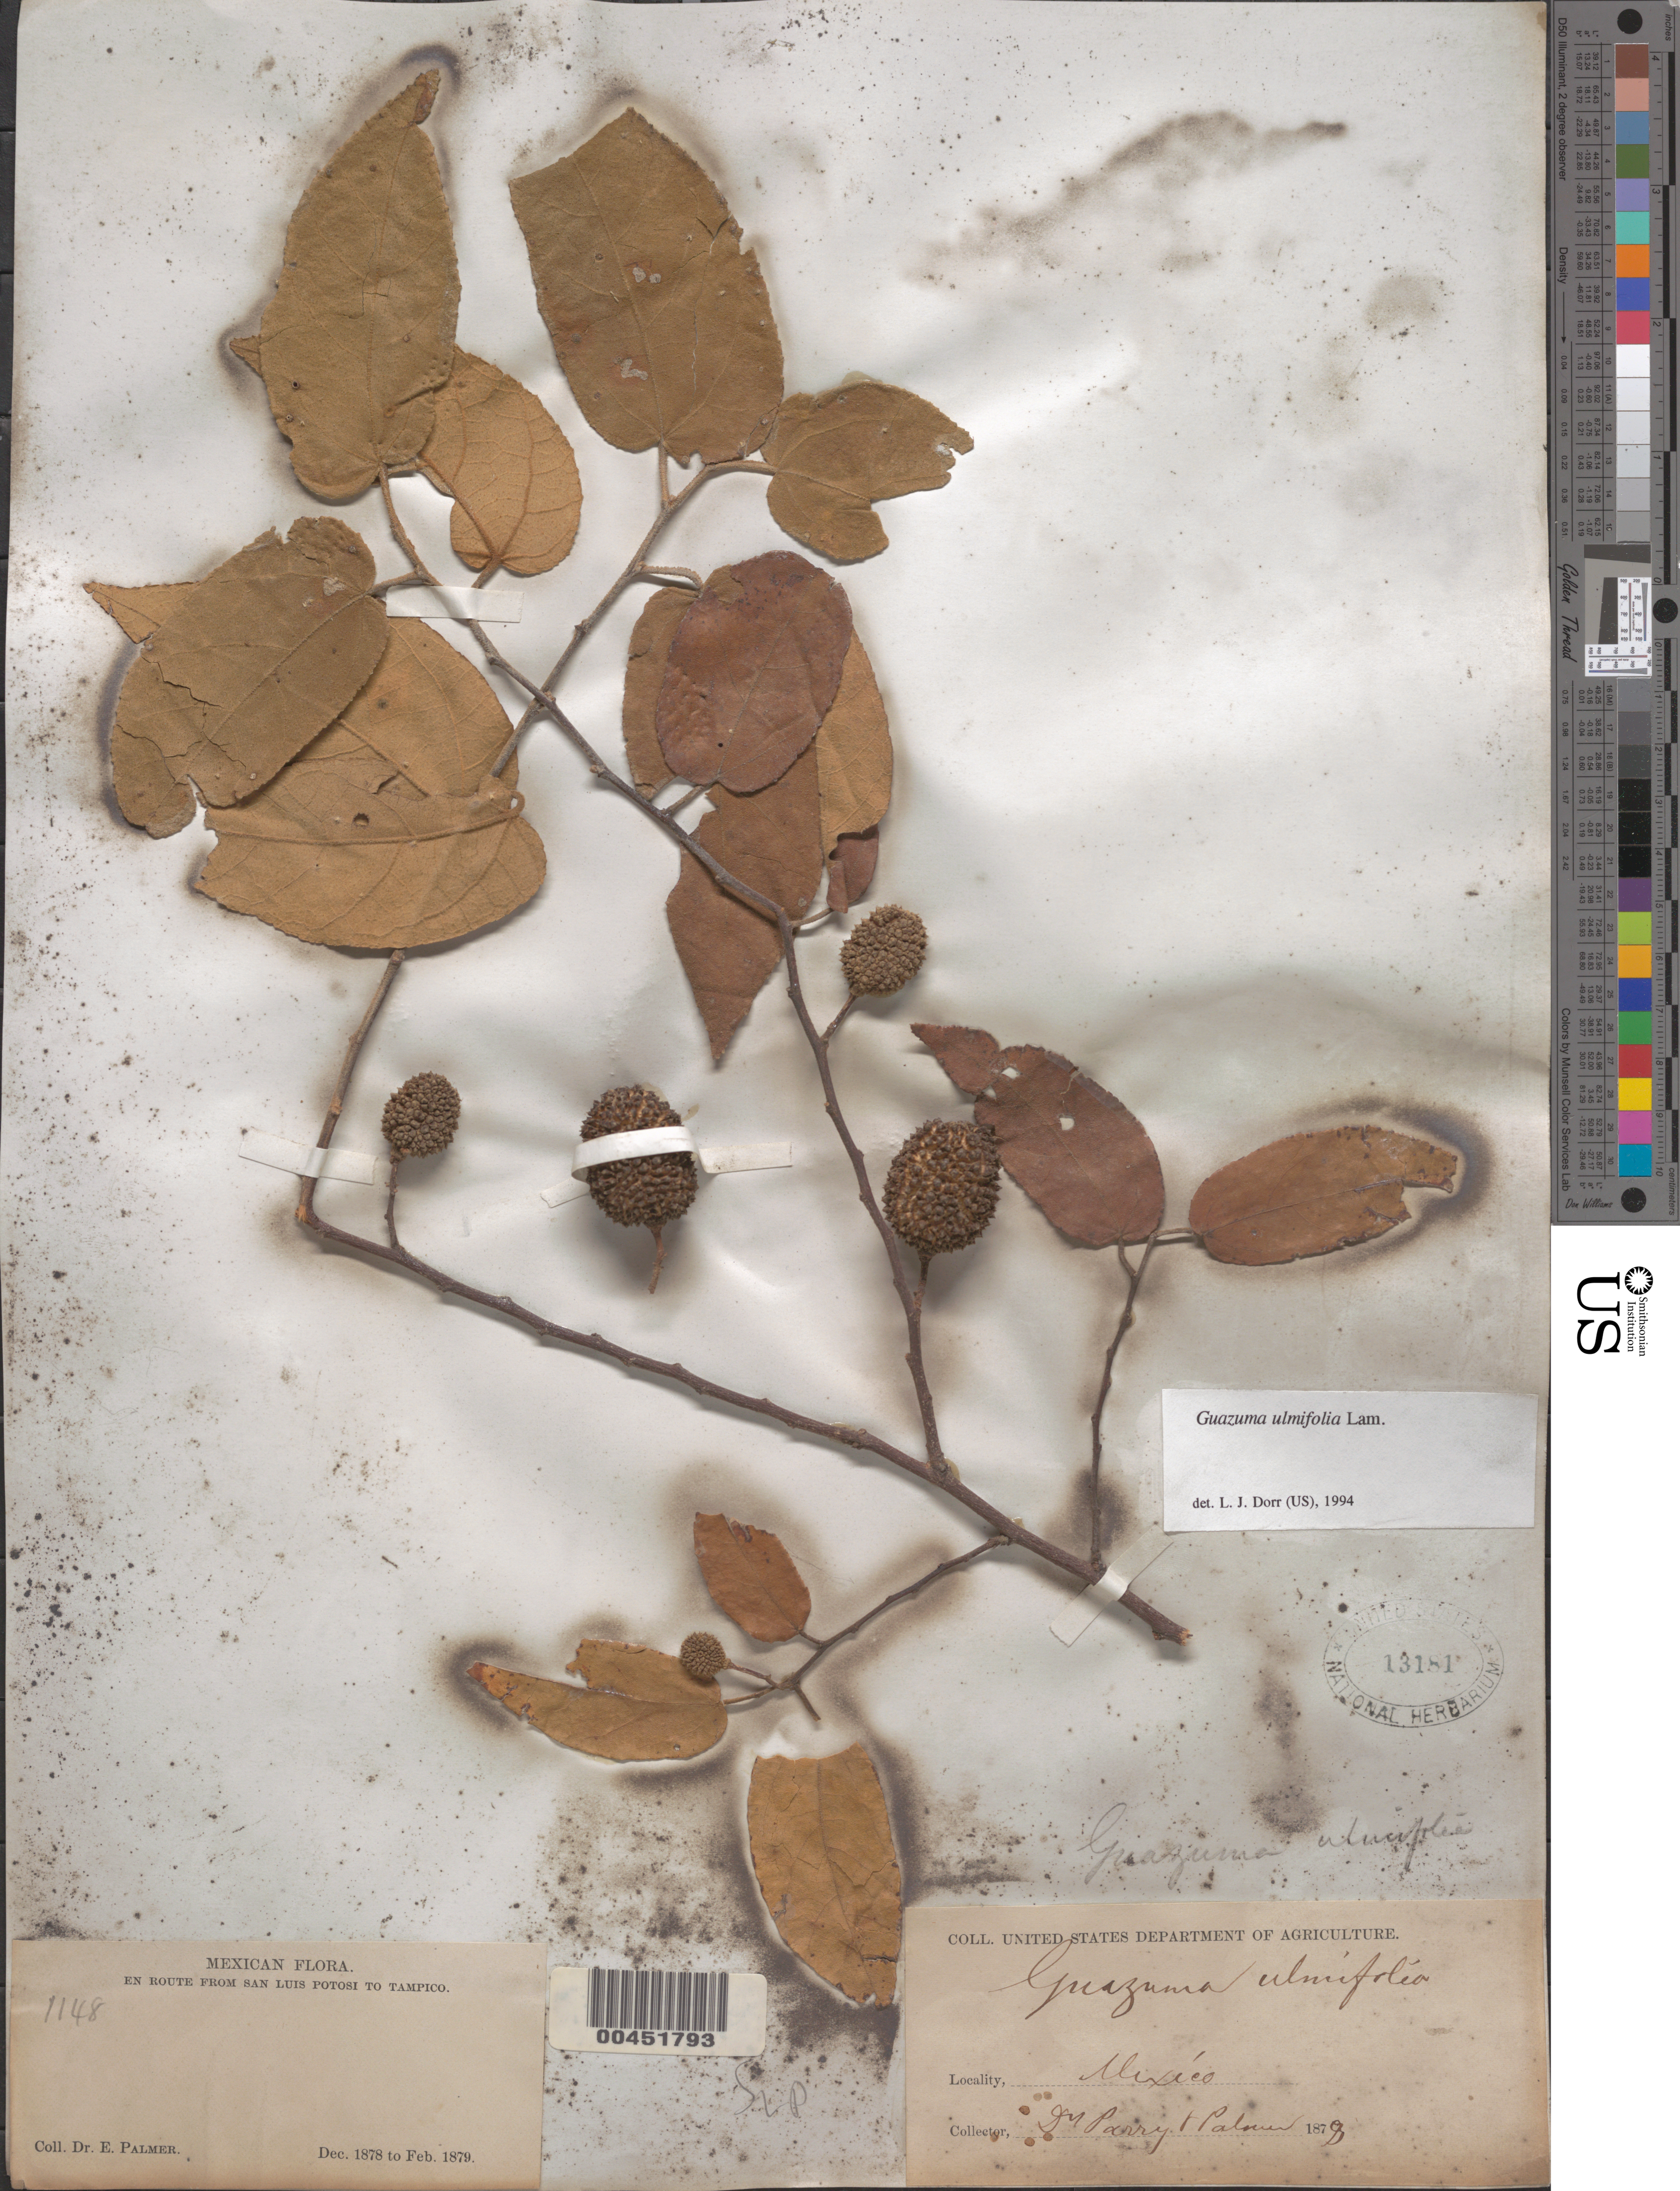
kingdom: Plantae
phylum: Tracheophyta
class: Magnoliopsida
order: Malvales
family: Malvaceae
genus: Guazuma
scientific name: Guazuma ulmifolia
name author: Lam.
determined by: Dorr, L. J., (BOT), Smithsonian Institution - National Museum of Natural History (UNITED STATES)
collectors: E. Palmer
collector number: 1148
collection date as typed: Dec 1878 to -- Feb 1879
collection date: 1878-12/1879-02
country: Mexico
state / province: San Luis Potosí / Tamaulipas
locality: between San Luis Potosi and Tampico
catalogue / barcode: US 13181